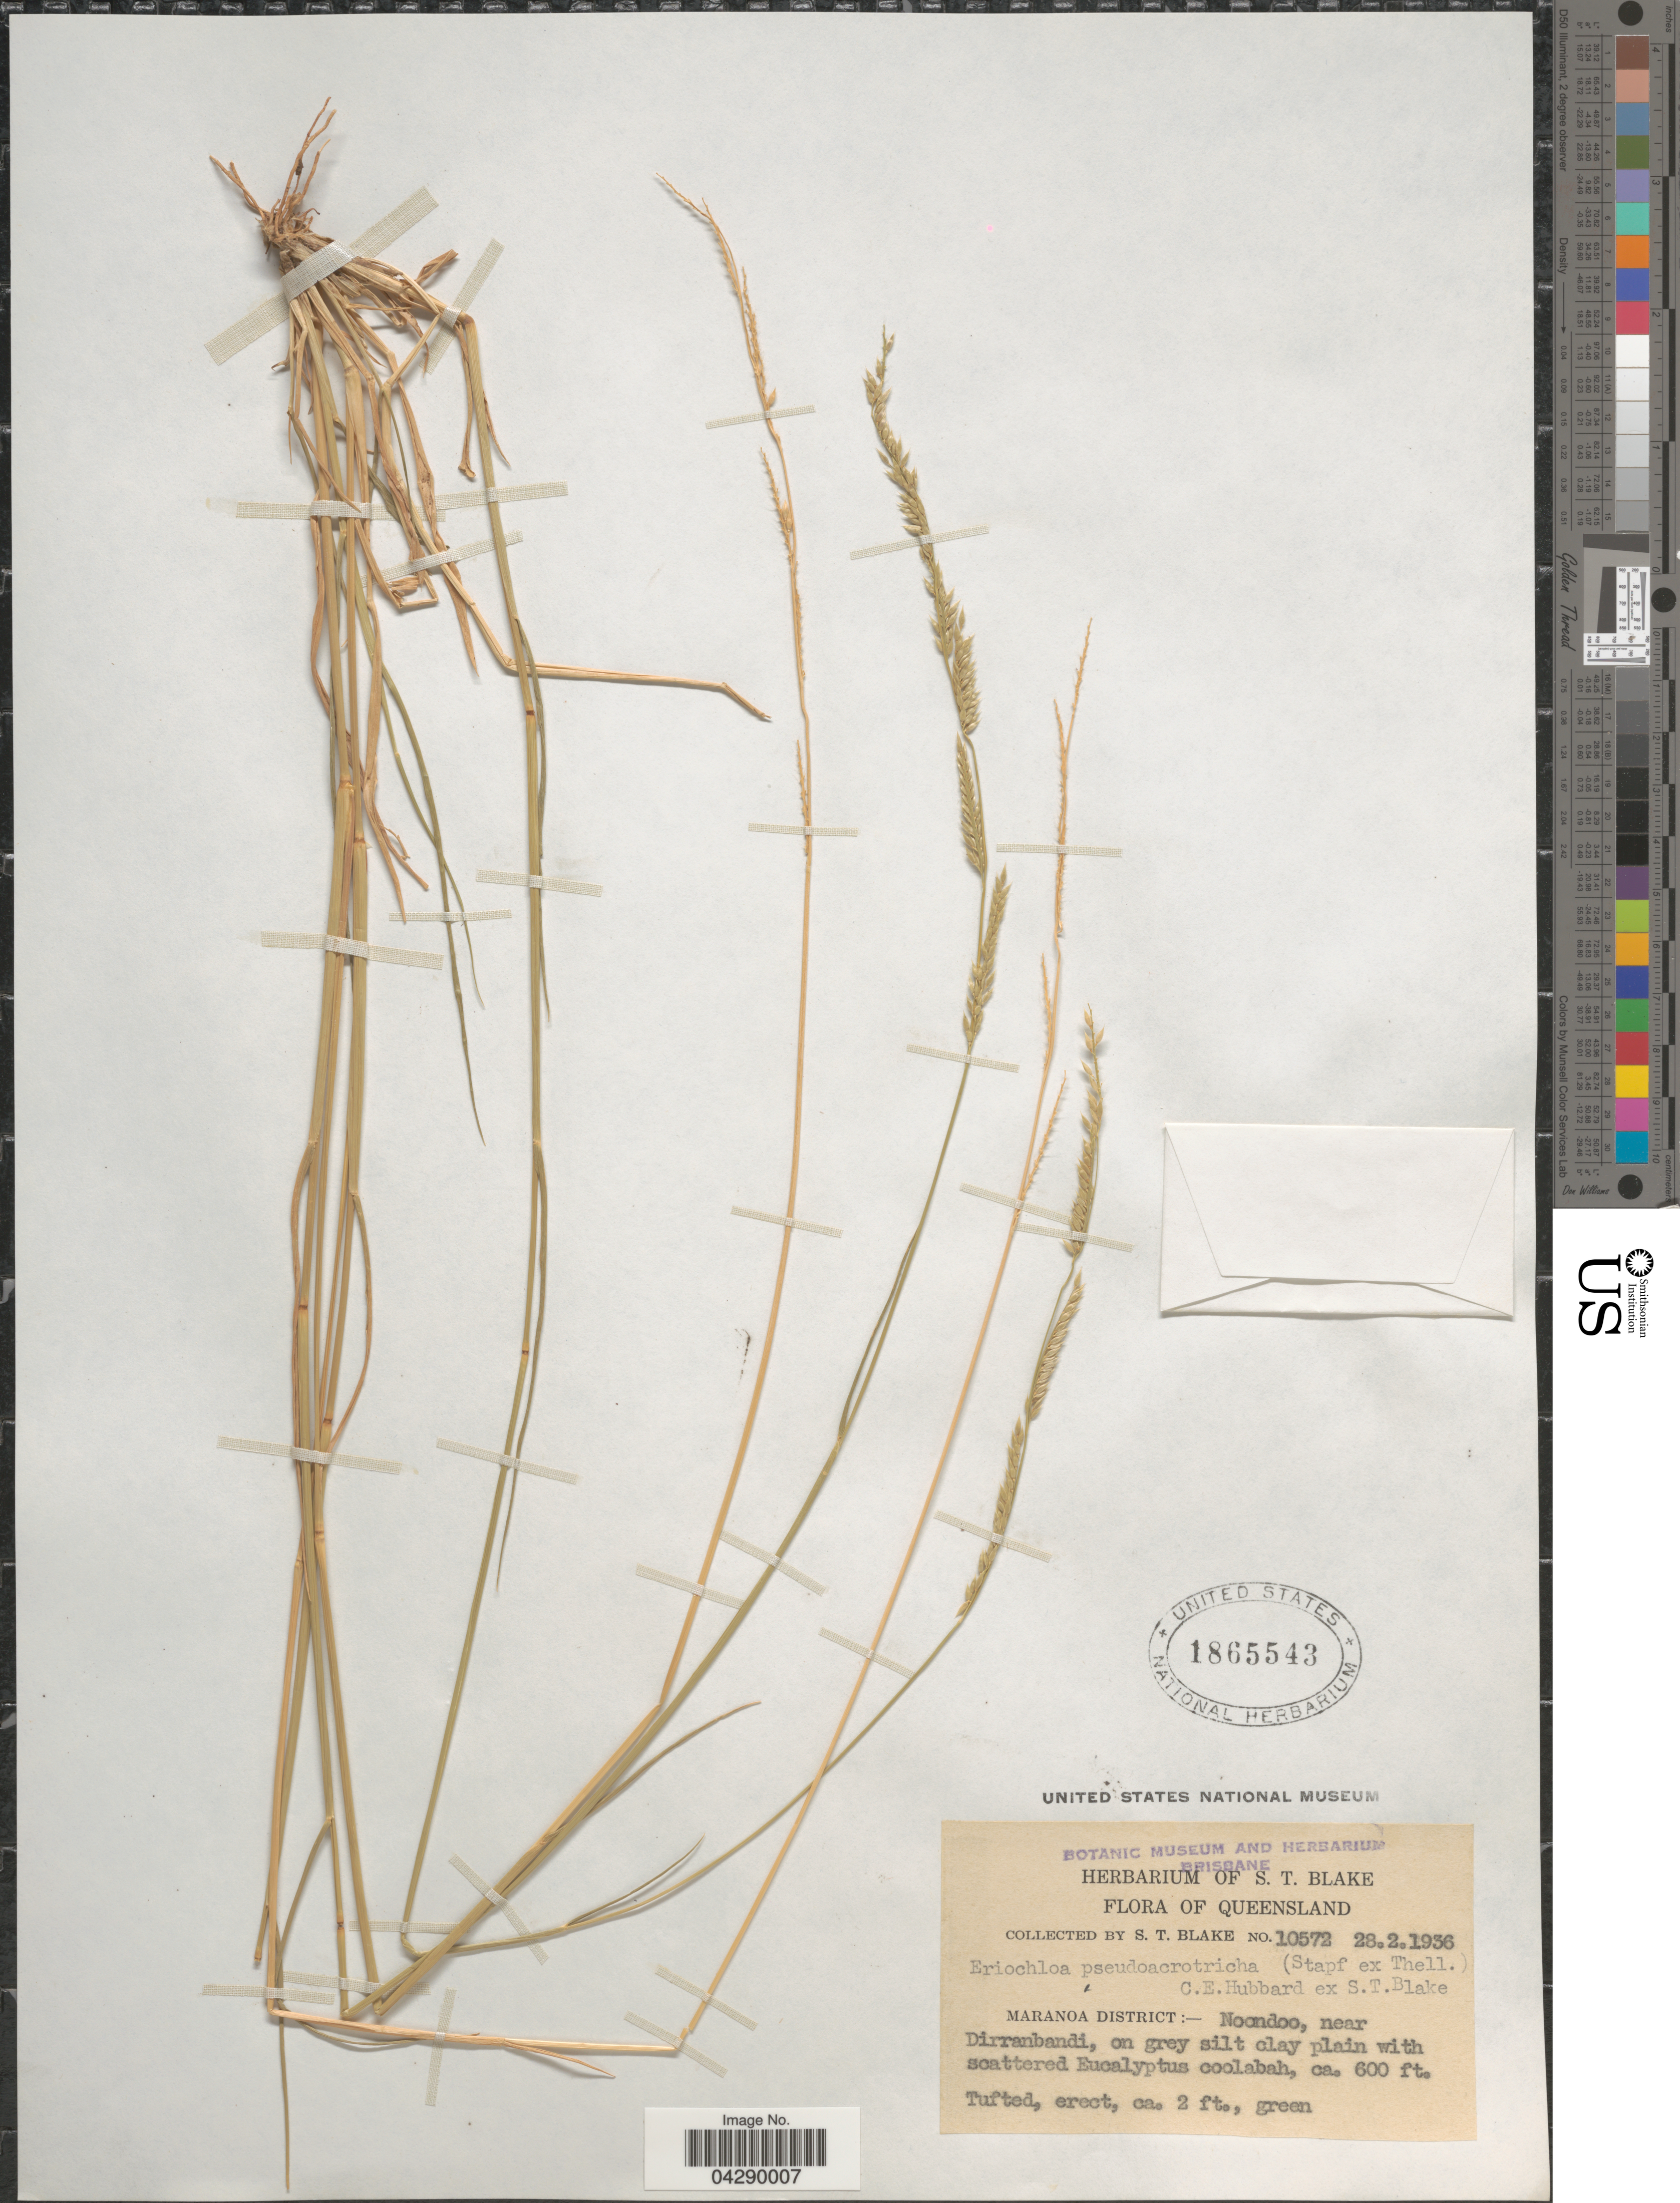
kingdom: Plantae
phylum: Tracheophyta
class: Liliopsida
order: Poales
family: Poaceae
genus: Eriochloa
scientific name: Eriochloa pseudoacrotricha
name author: (Stapf & Thell.) J.M. Black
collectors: S. T. Blake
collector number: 10572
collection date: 1936-02-28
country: Australia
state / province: Queensland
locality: Maranoa District:- Noondoo, near Dirranbandi.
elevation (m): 183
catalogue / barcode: US 1865543